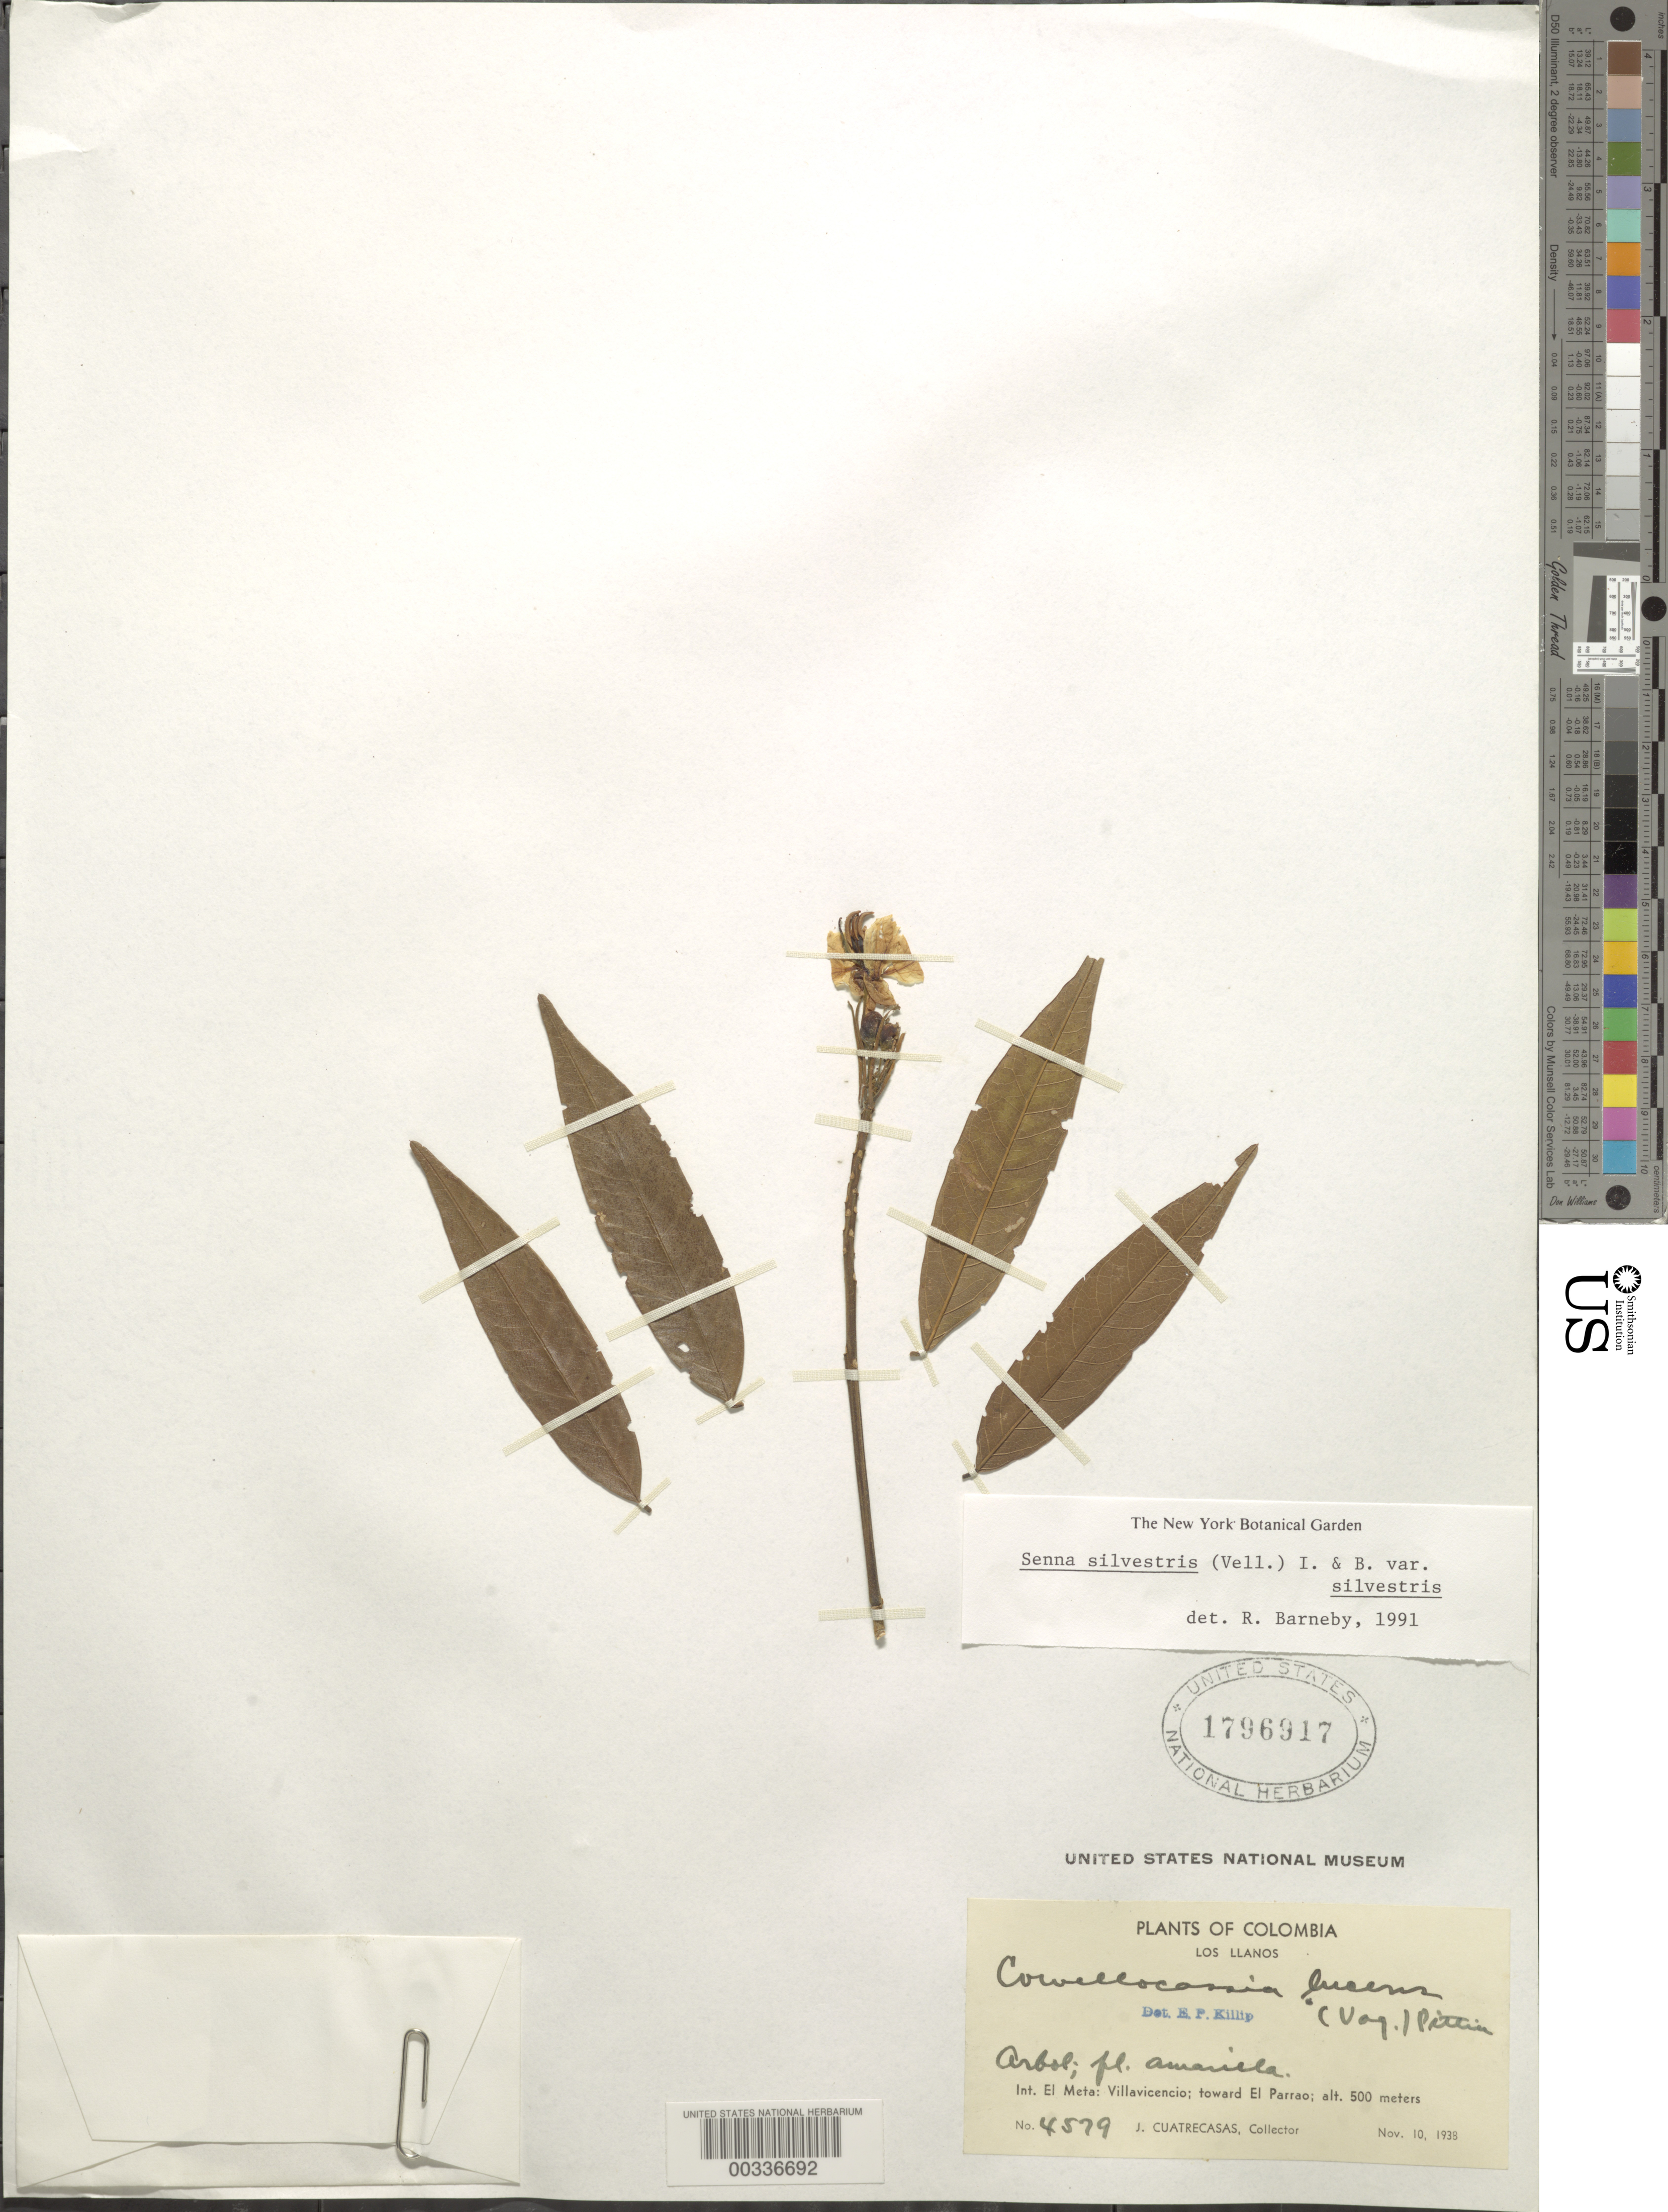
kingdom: Plantae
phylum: Tracheophyta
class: Magnoliopsida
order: Fabales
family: Fabaceae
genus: Senna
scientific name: Senna silvestris var. silvestris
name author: (Vell.) H.S. Irwin & Barneby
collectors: J. Cuatrecasas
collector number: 4579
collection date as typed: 10 Nov 1938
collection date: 1938-11-10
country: Colombia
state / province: Meta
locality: Villa Vicencia, toward El Parrao.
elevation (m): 500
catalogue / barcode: US 1796917